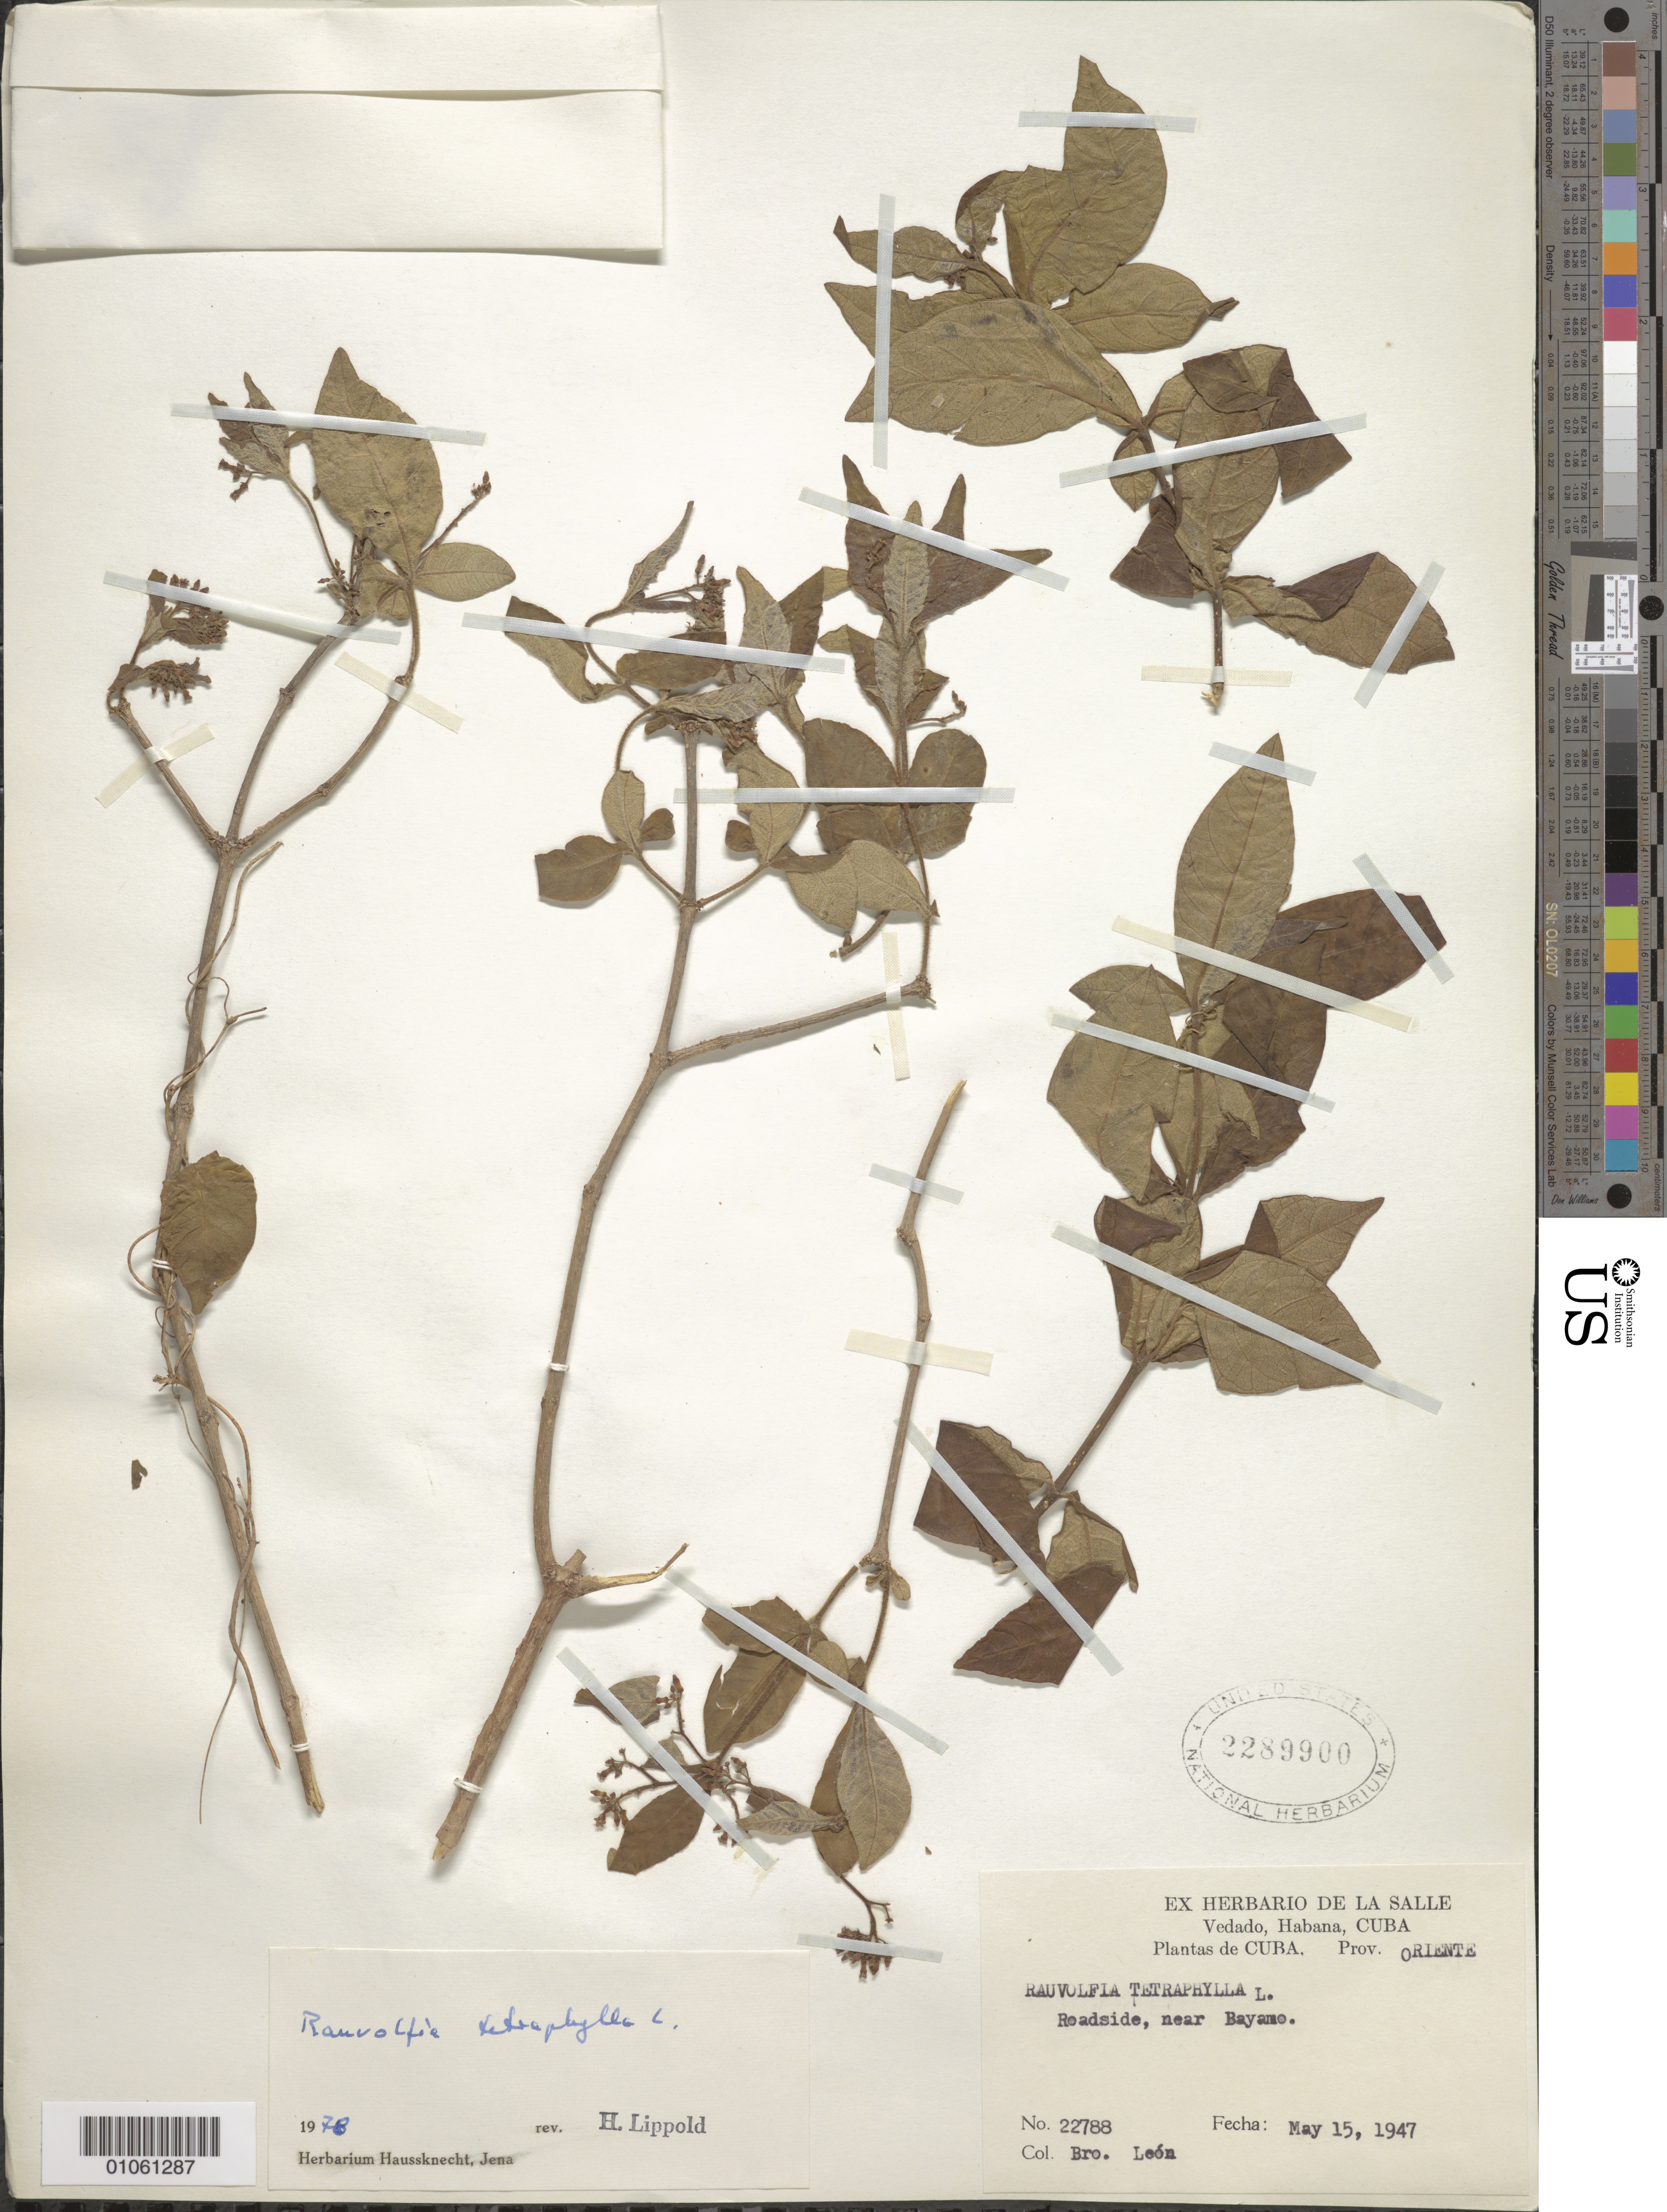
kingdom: Plantae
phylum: Tracheophyta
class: Magnoliopsida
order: Gentianales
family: Apocynaceae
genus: Rauvolfia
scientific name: Rauvolfia tetraphylla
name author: L.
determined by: Lippold, Hans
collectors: Bro. León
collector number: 22788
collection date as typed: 15 May 1947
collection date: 1947-05-15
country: Cuba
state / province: Oriente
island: Cuba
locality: Bayamo, near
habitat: Roadside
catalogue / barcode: US 2289900